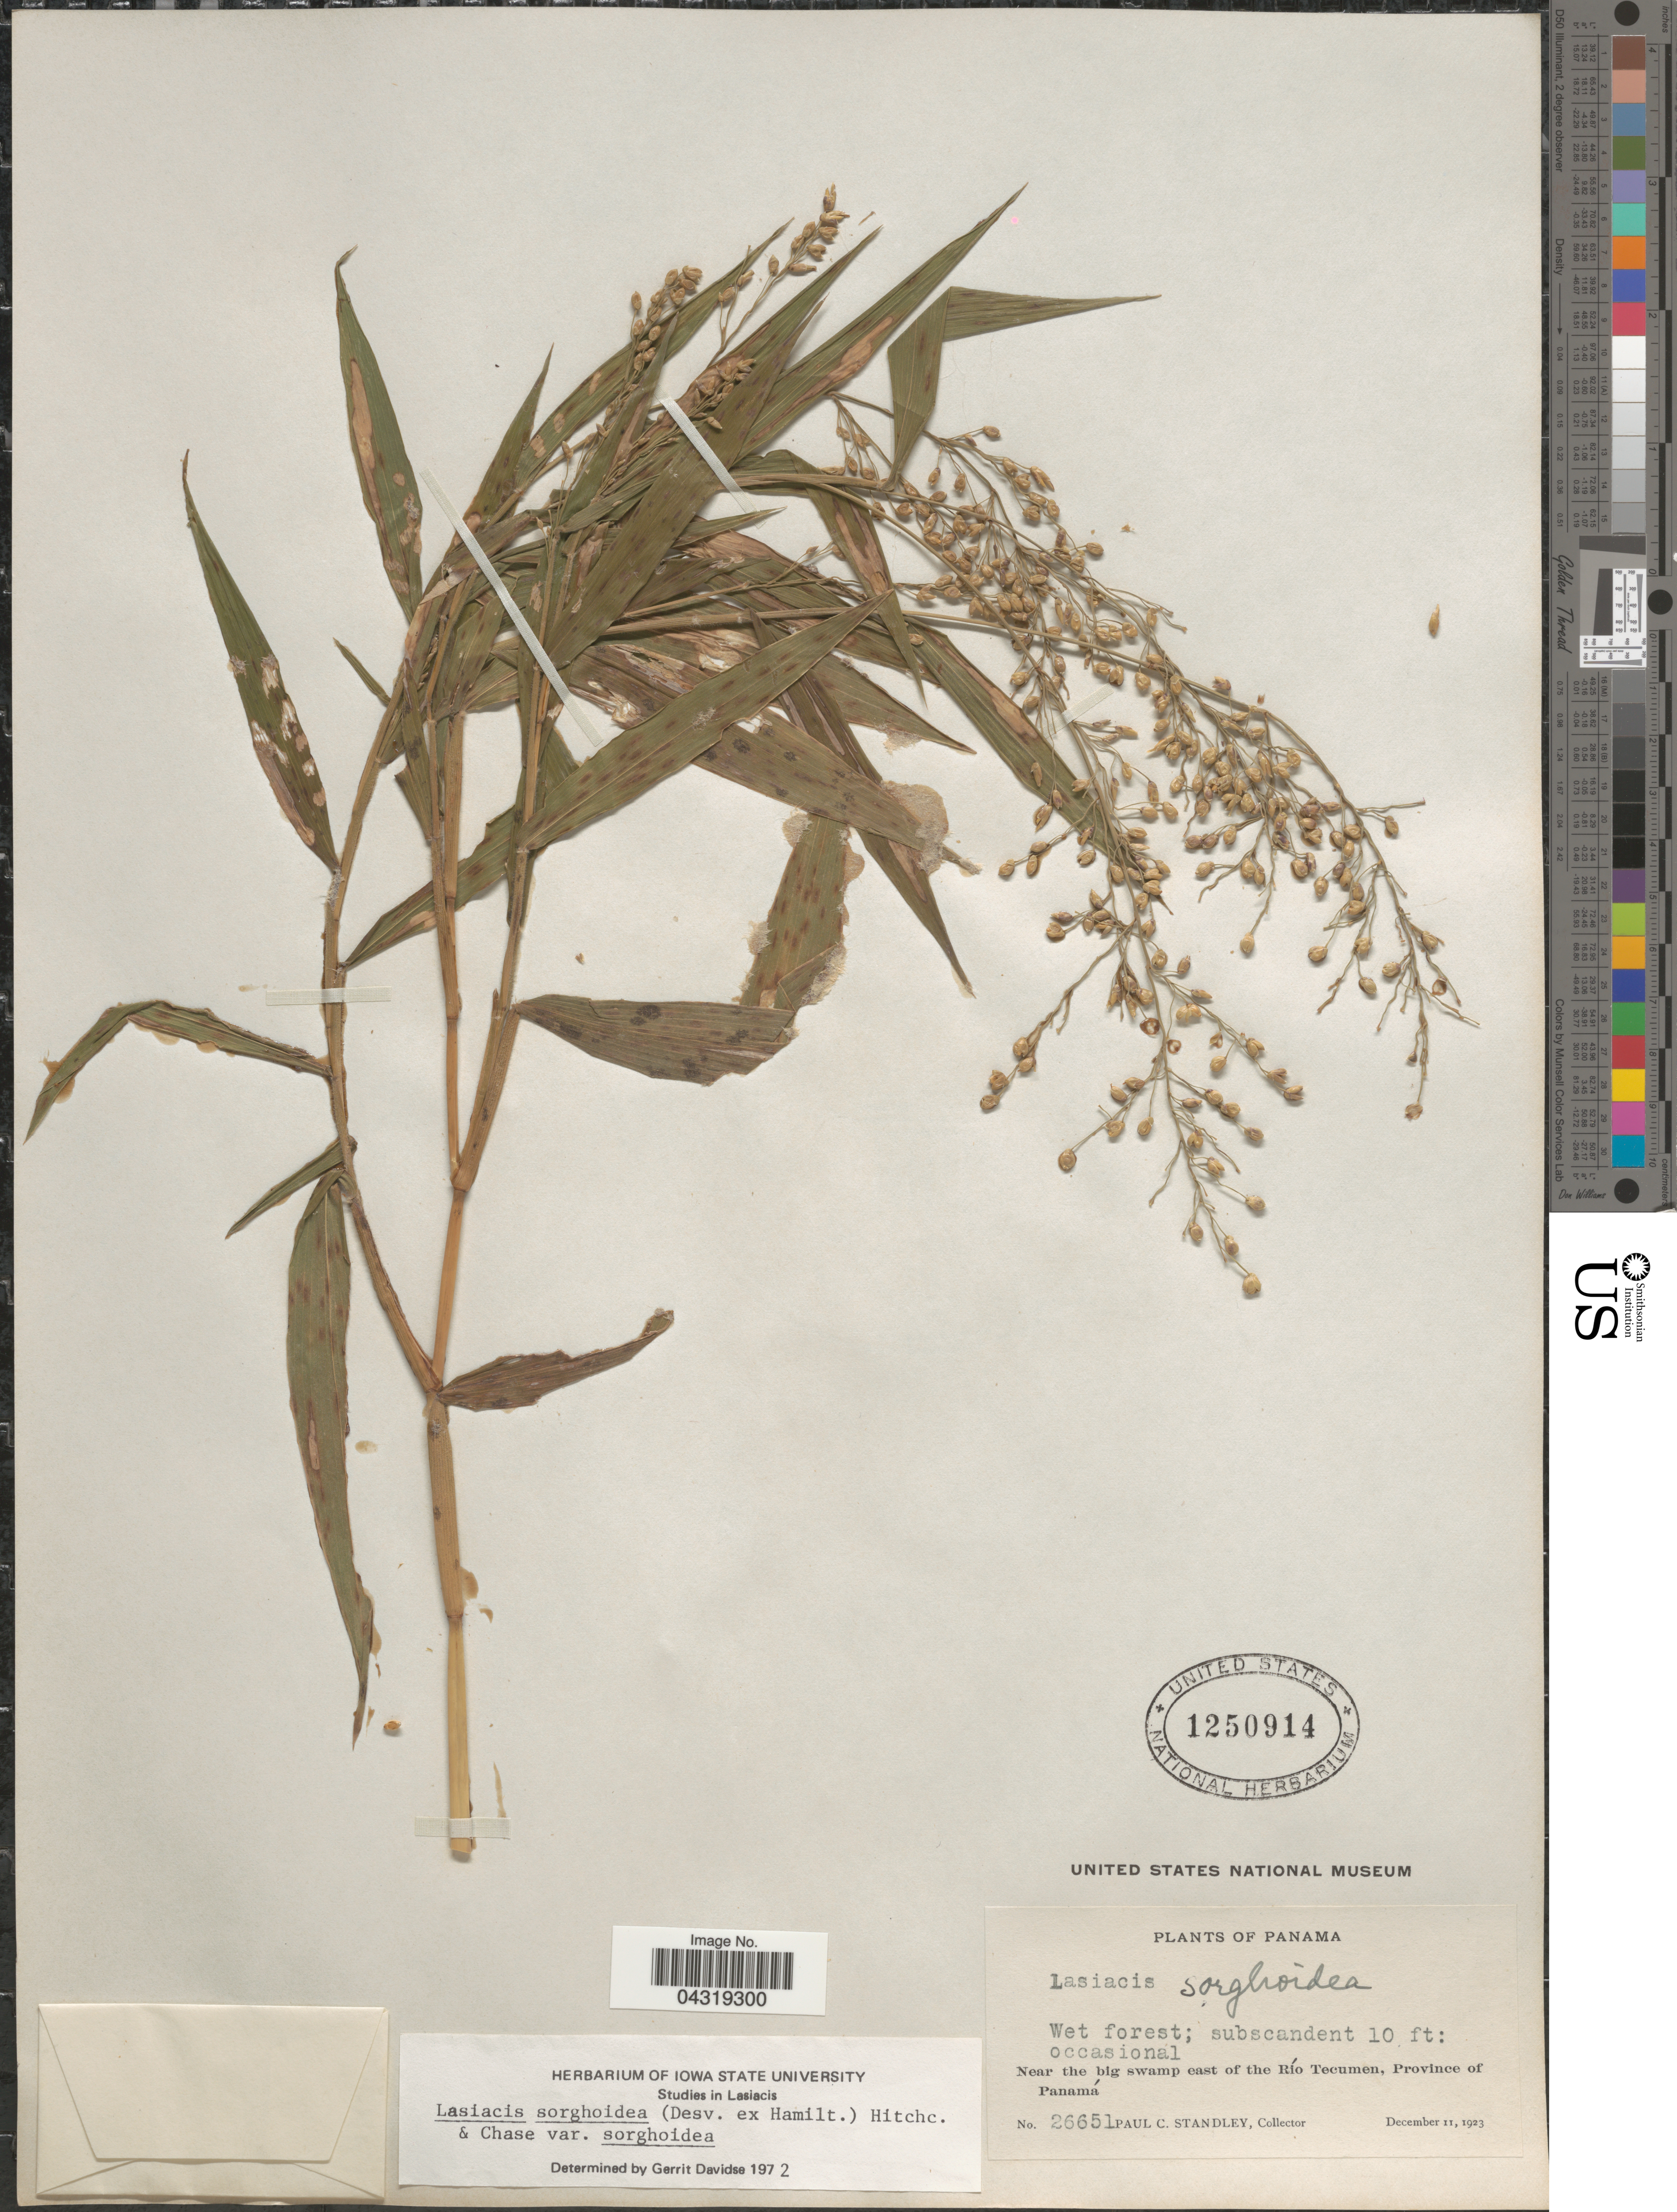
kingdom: Plantae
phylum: Tracheophyta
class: Liliopsida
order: Poales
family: Poaceae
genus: Lasiacis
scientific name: Lasiacis sorghoidea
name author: (Desv. ex Ham.) Hitchc. & Chase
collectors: P. C. Standley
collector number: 26651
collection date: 1923-12-11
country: Panama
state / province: Panamá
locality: Near the big swamp east of the Río Tecumen, Province of Panamá.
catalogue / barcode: US 1250914